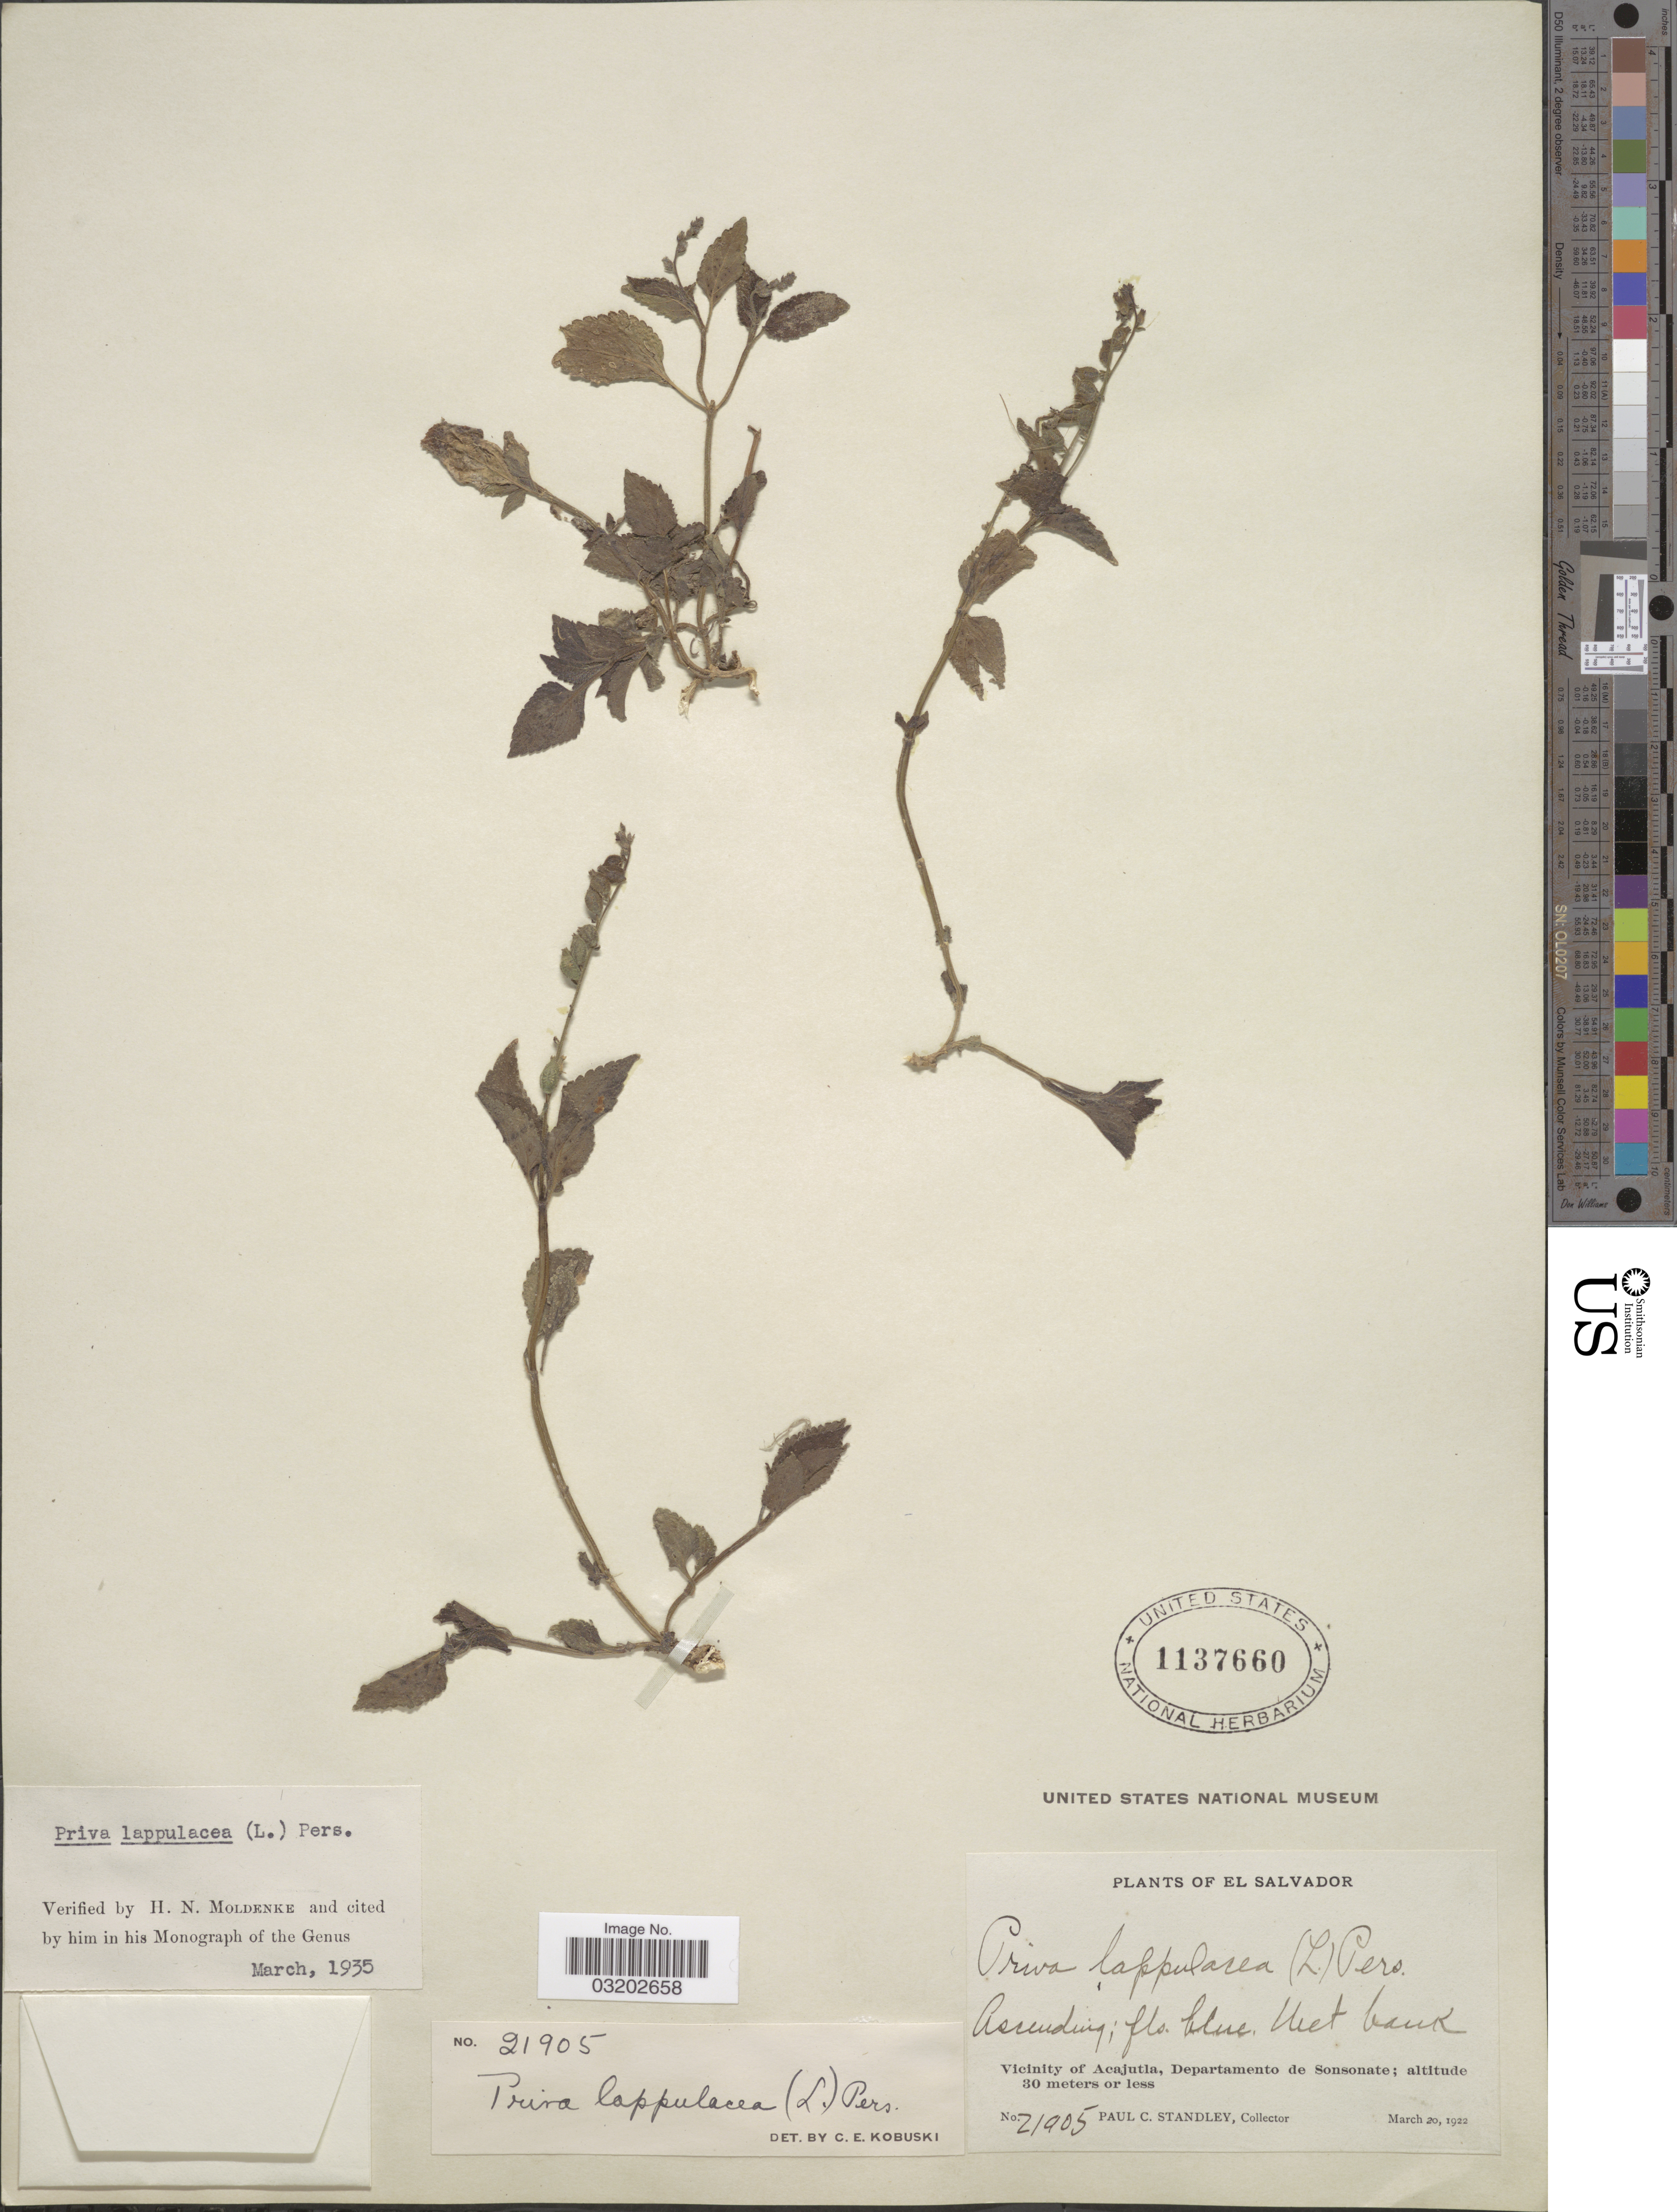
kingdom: Plantae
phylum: Tracheophyta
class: Magnoliopsida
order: Lamiales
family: Verbenaceae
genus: Priva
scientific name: Priva lappulacea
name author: (L.) Pers.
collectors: P. C. Standley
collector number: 21905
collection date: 1922-03-20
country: El Salvador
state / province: Sonsonate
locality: Vicinity of Acajutla, Departamento de Sonsonate.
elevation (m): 30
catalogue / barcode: US 1137660